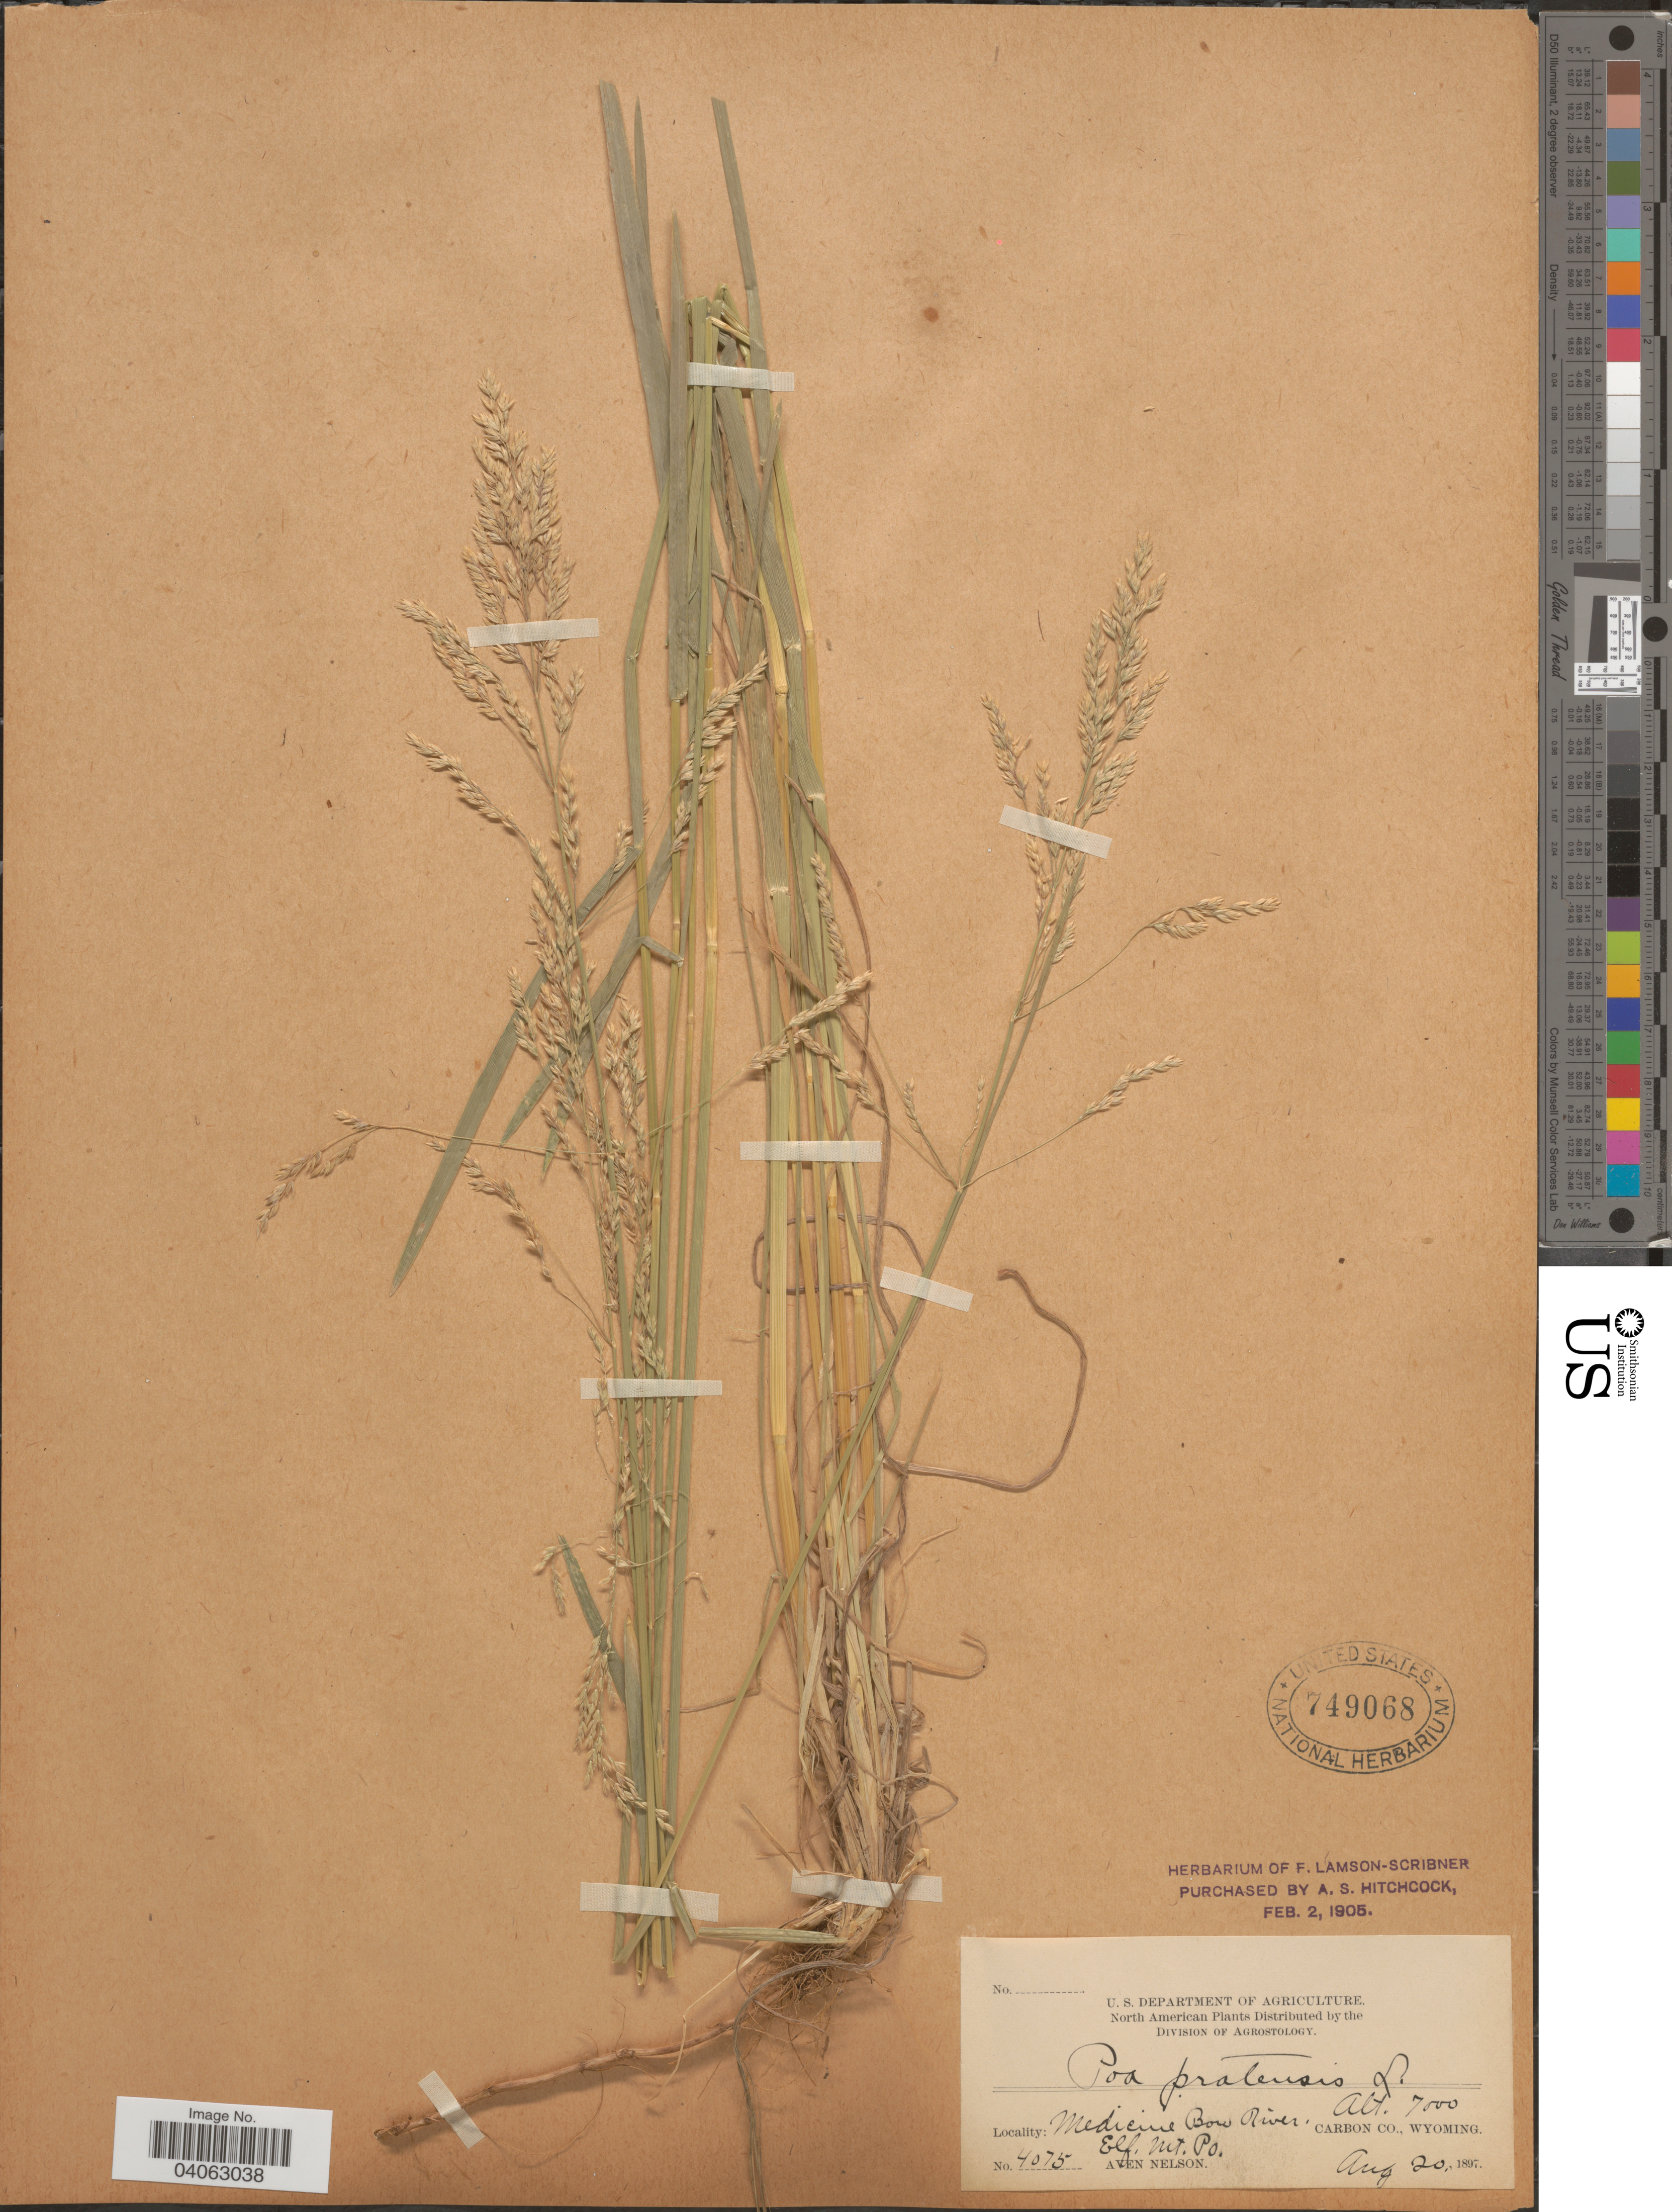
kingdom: Plantae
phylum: Tracheophyta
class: Liliopsida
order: Poales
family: Poaceae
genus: Poa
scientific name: Poa pratensis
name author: L.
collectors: A. Nelson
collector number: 4075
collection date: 1897-08-20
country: United States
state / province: Wyoming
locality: Medicine Bow River. Carbon Co. Elk Mt. PO.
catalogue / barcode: US 749068